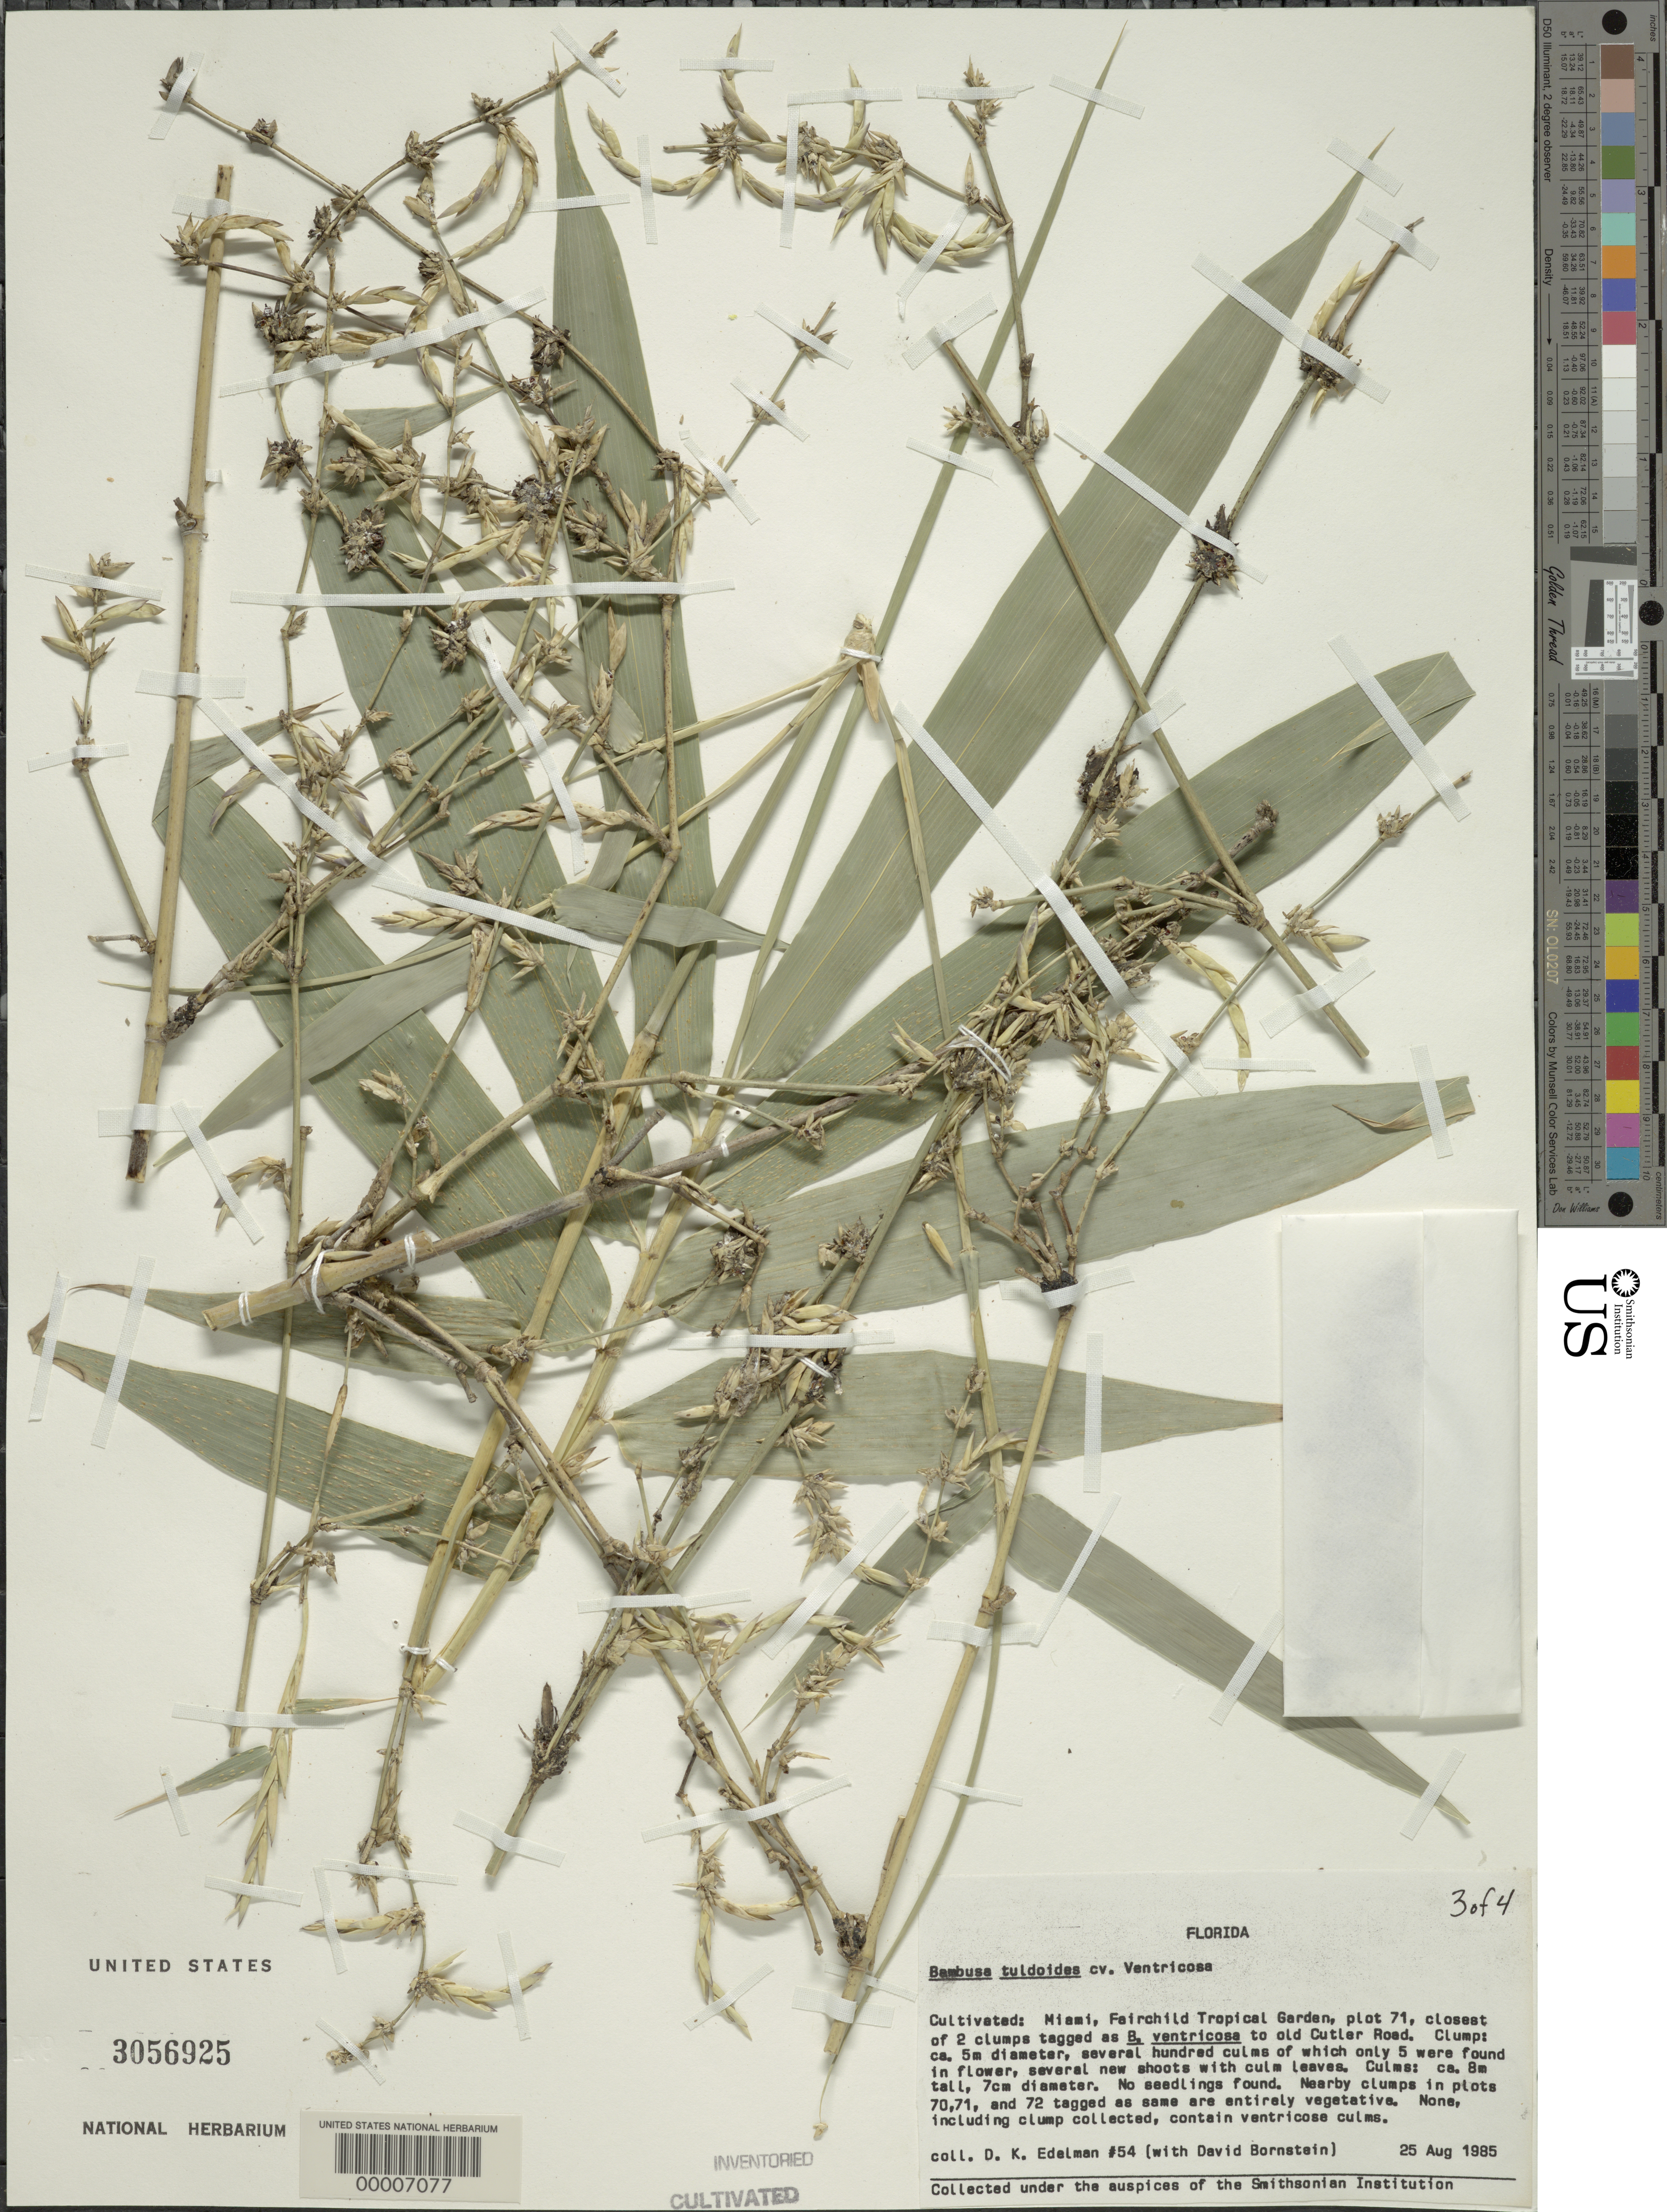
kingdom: Plantae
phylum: Tracheophyta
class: Liliopsida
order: Poales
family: Poaceae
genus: Bambusa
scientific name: Bambusa tuldoides var. ventricosa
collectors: D. Edelman & D. Bornstein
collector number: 54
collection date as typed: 25 Aug 1985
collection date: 1985-08-25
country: United States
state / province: Florida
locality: Miami, fairchild tropical garden, plot 71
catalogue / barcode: US 3056925